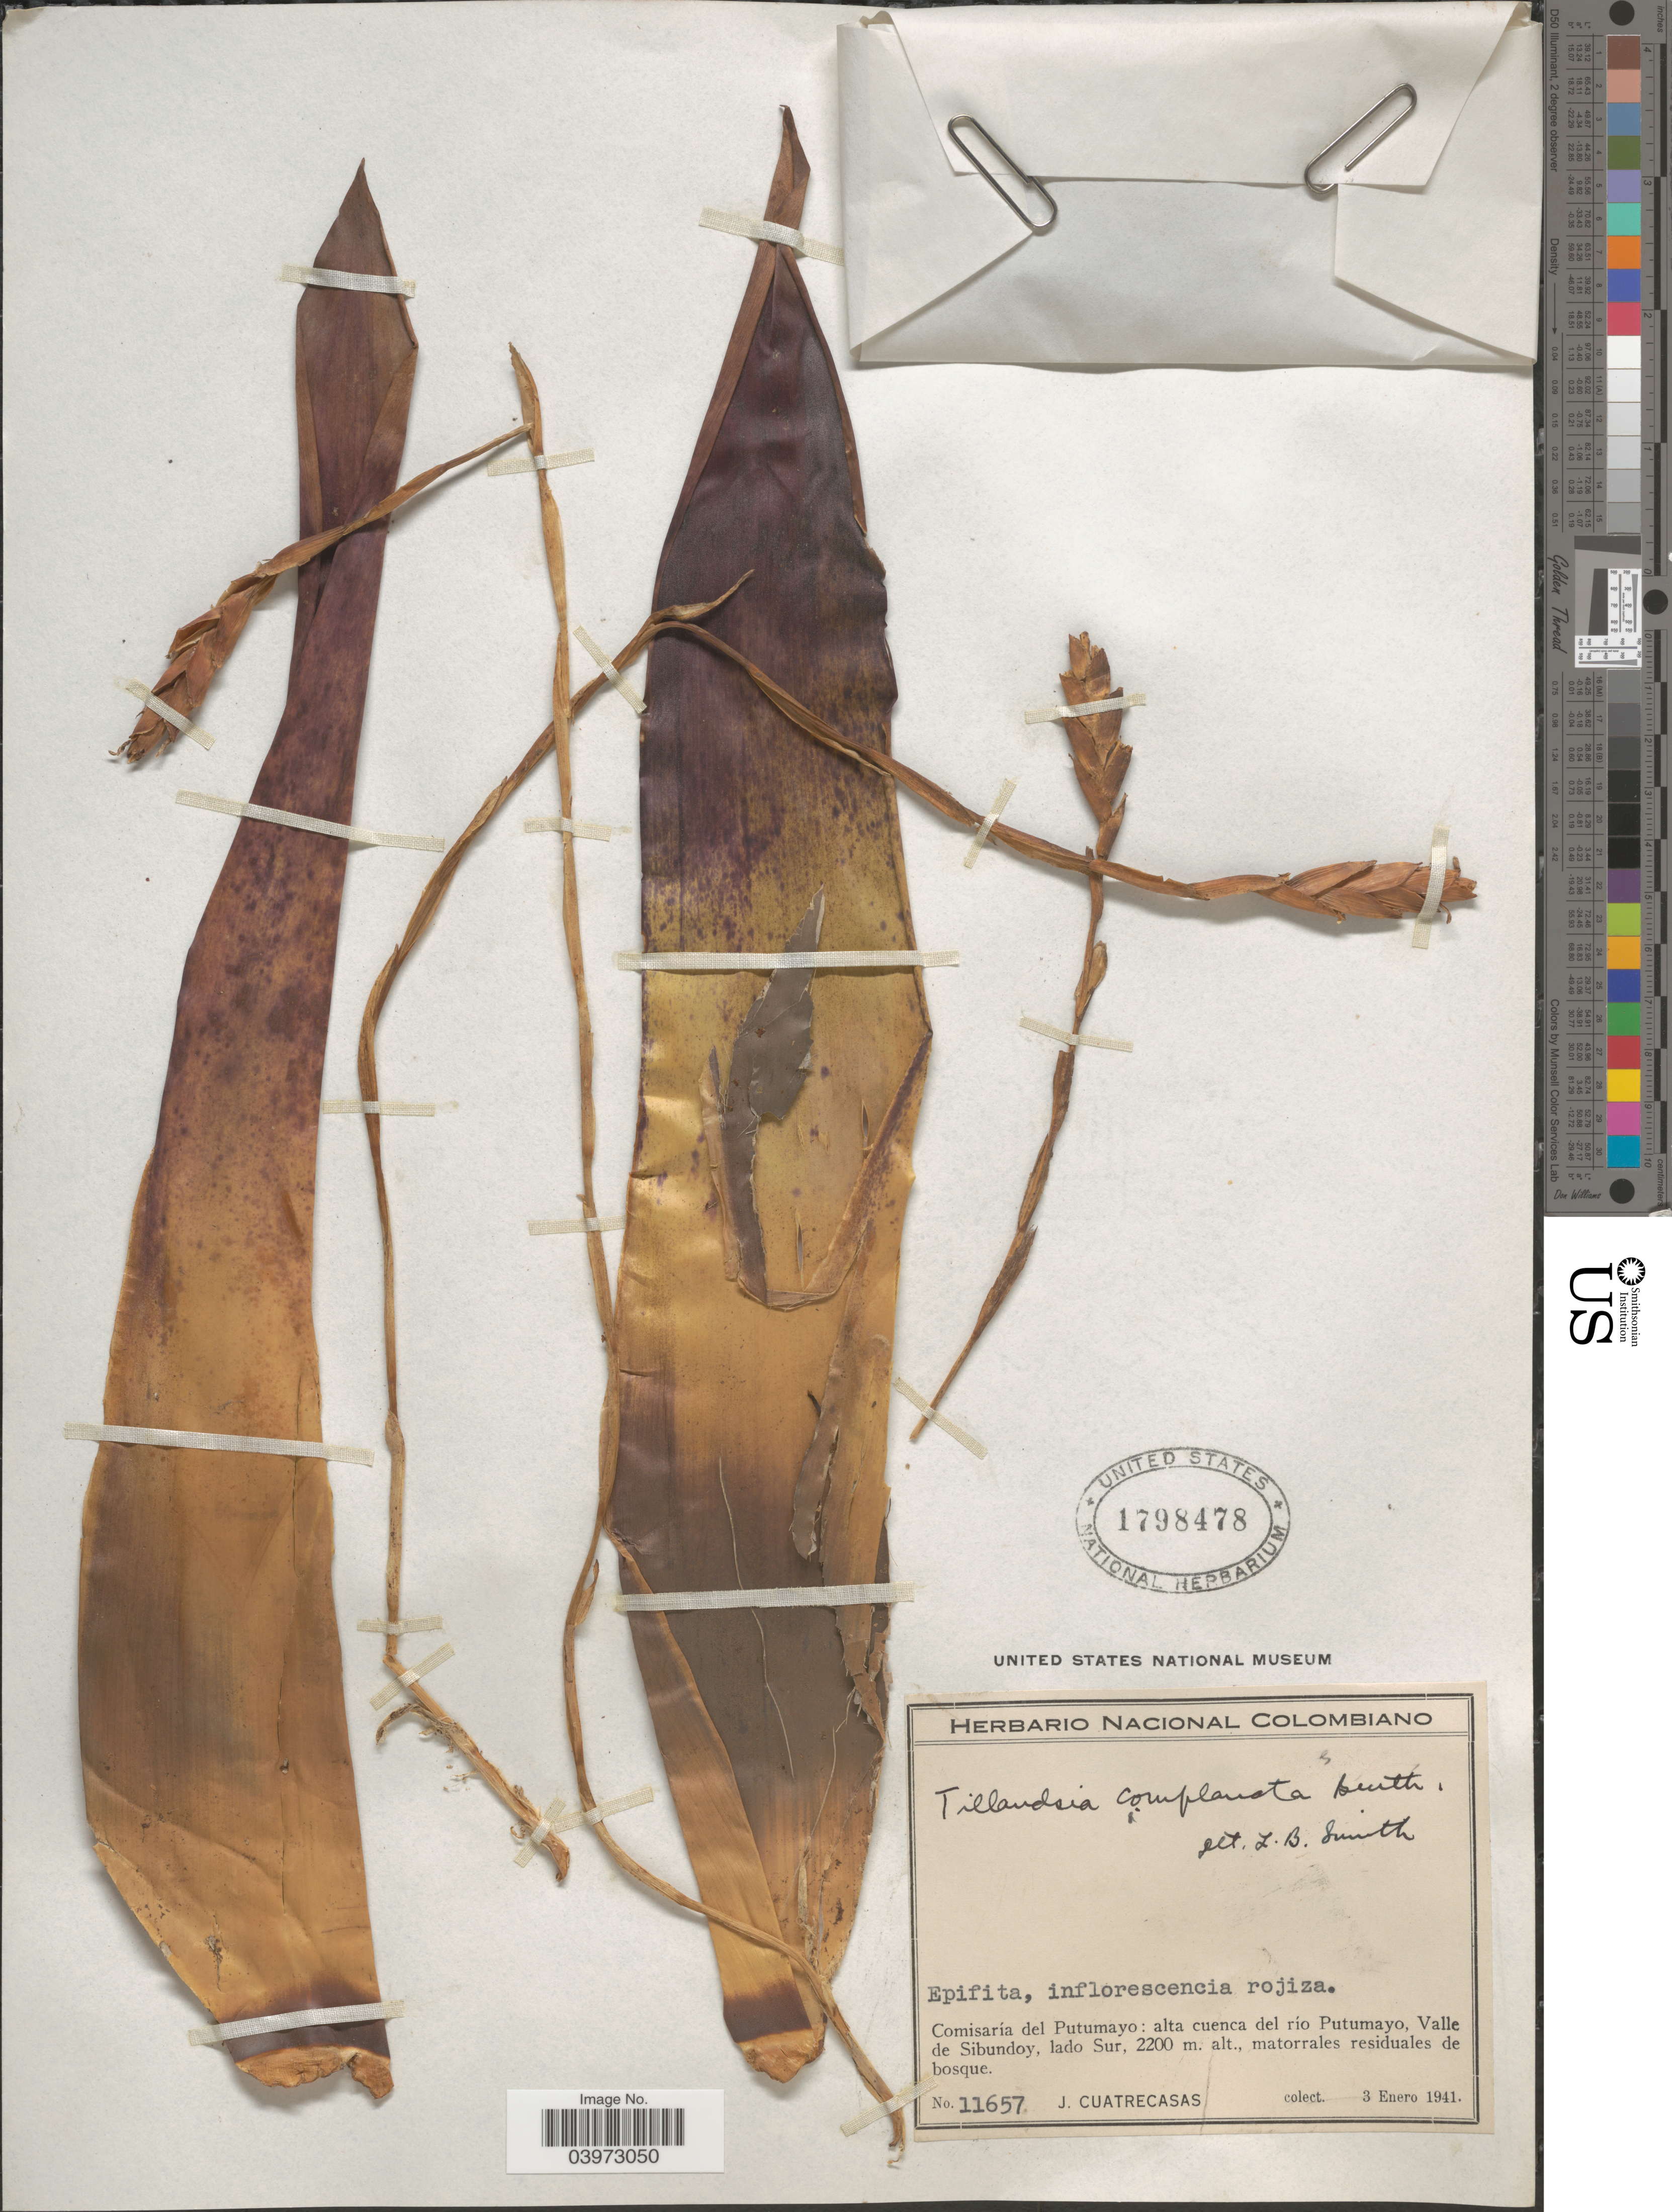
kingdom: Plantae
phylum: Tracheophyta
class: Liliopsida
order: Poales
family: Bromeliaceae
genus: Tillandsia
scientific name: Tillandsia complanata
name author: Benth.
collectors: J. Cuatrecasas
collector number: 11657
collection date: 1941-01-03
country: Colombia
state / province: Putumayo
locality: Comisaría del Putumayo: alta cuenca del río Putumayo, Valle de Sibundoy, lado Sur, matorrales residuales de bosque.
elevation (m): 2200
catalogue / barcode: US 1798478